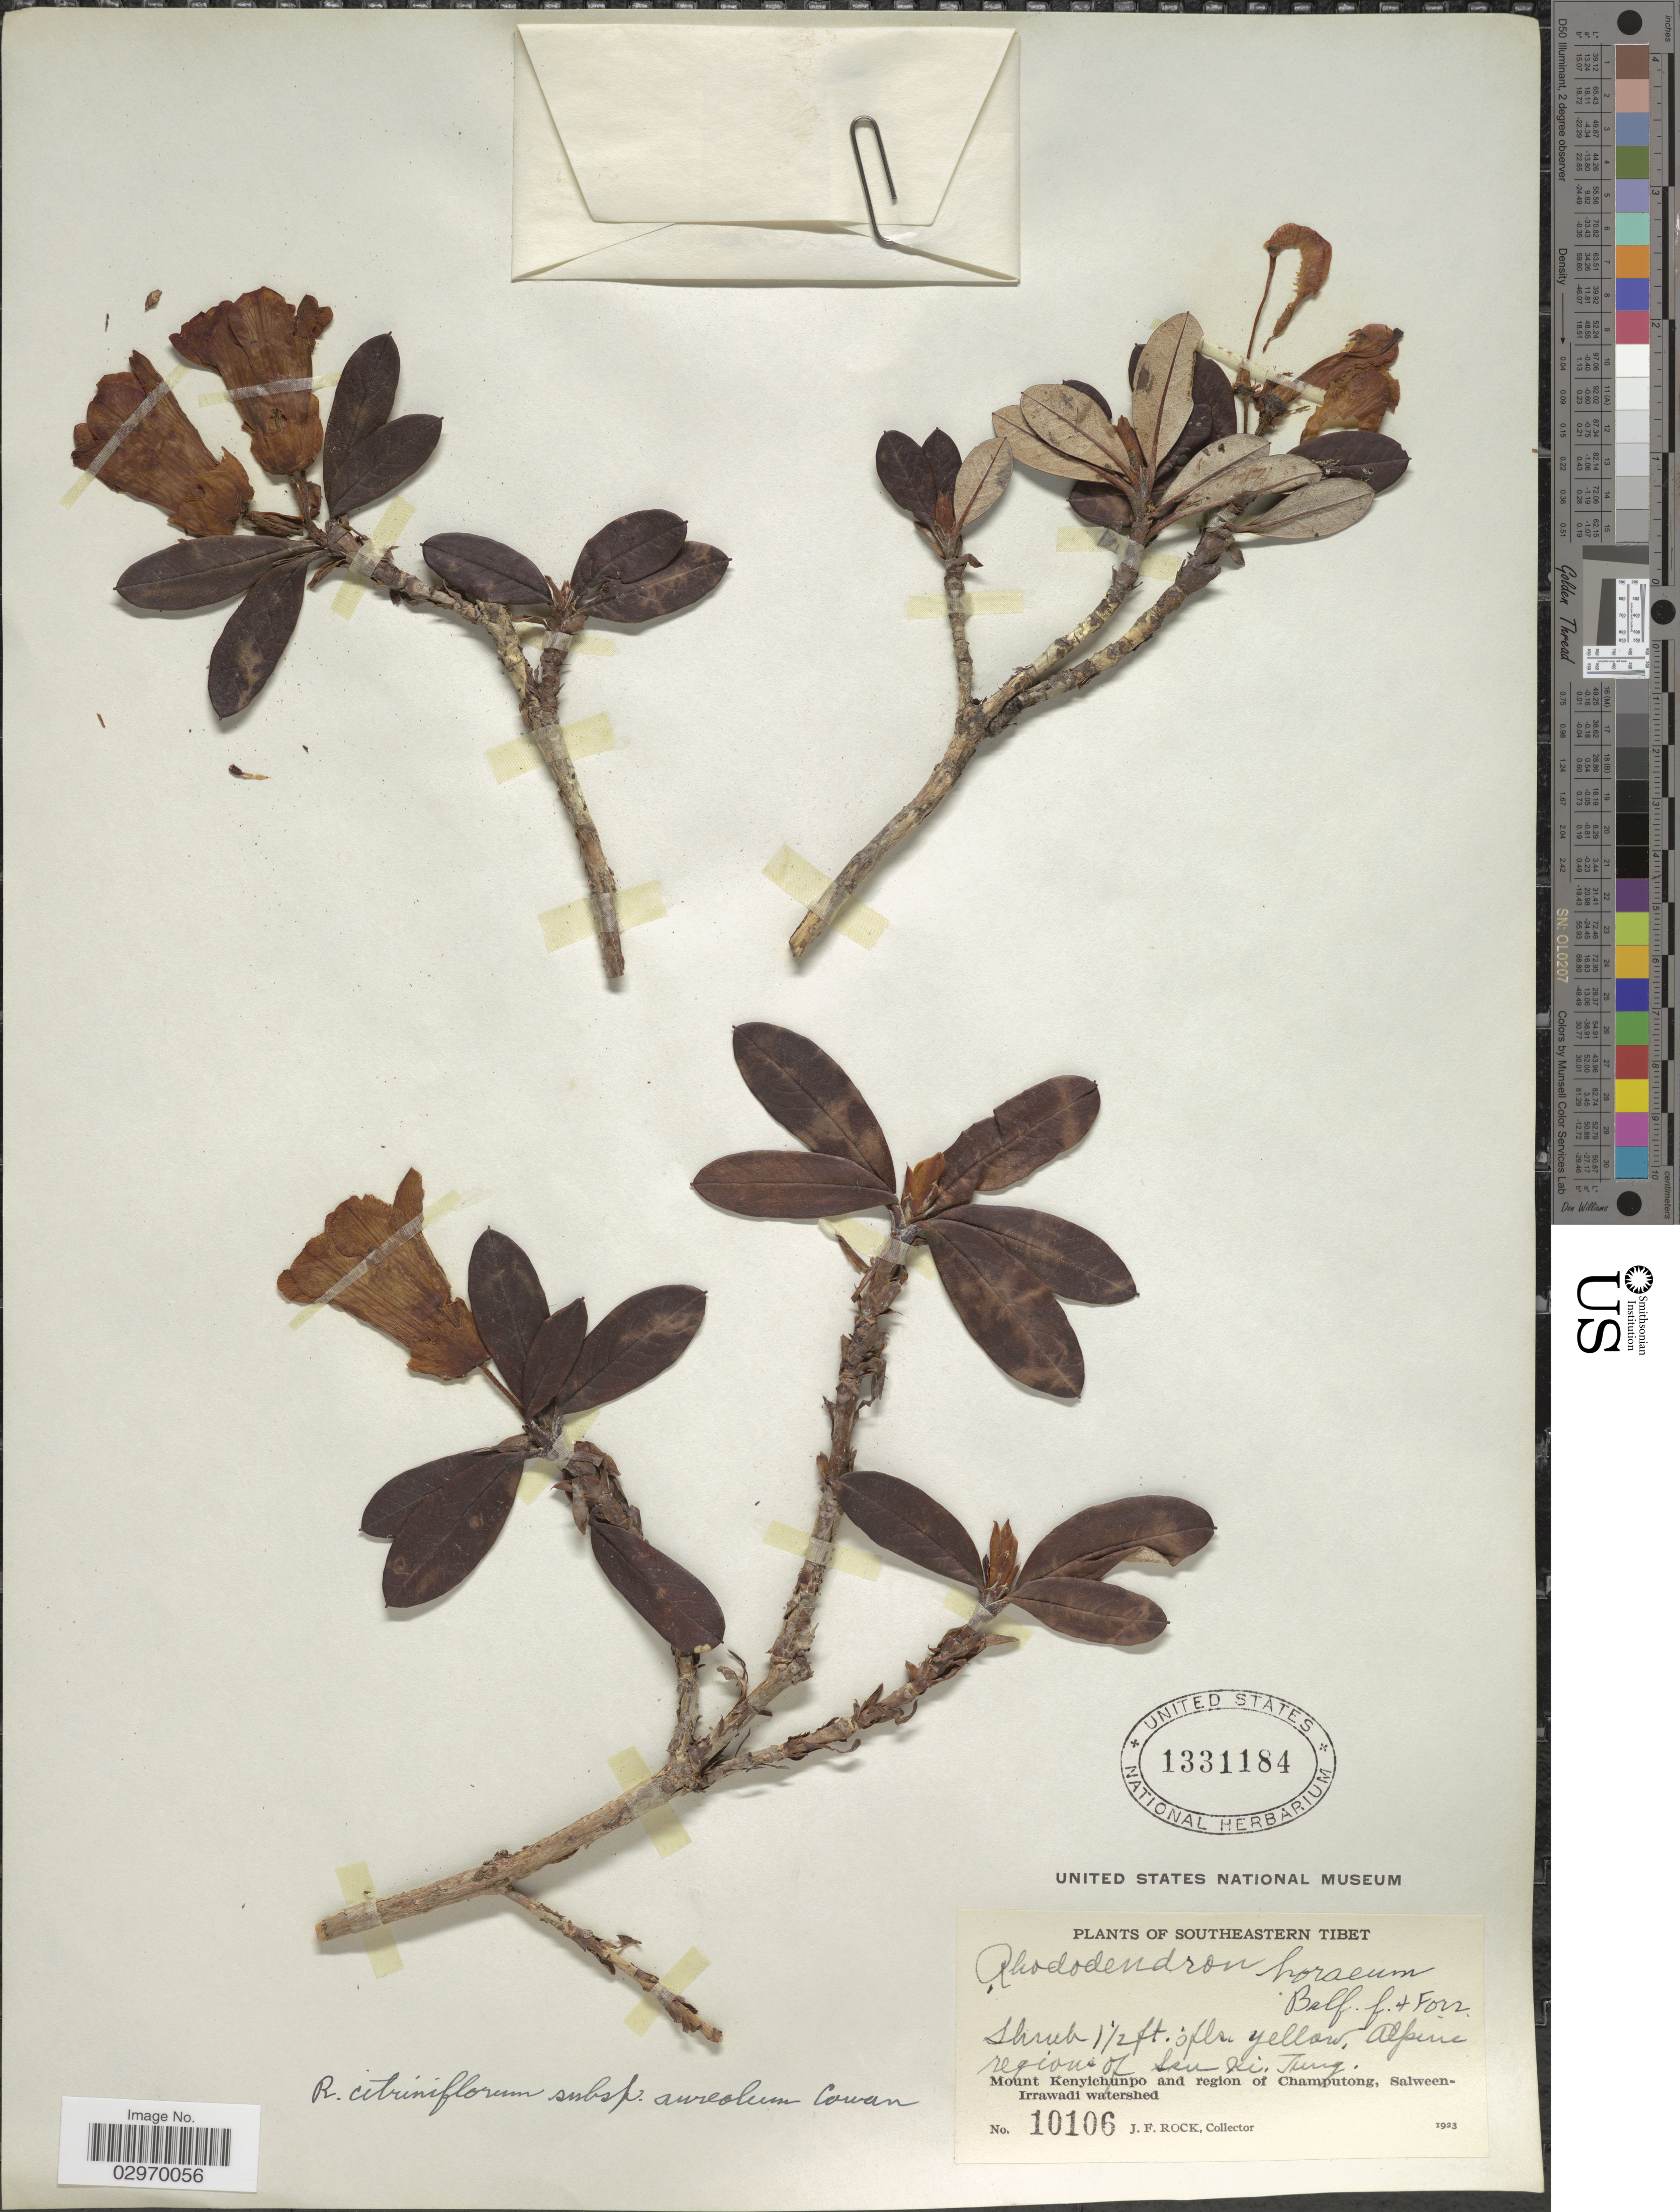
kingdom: Plantae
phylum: Tracheophyta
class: Magnoliopsida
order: Ericales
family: Ericaceae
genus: Rhododendron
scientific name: Rhododendron citriniflorum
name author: Balf. f. & Forrest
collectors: J. Rock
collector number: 10106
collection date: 1923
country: China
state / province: Xizang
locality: Southeastern Tibet. Alpine regions of Sou Xi Tung. Mount Kenyichunpo and region of Champutong, Salween-Irrawadi watershed.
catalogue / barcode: US 1331184